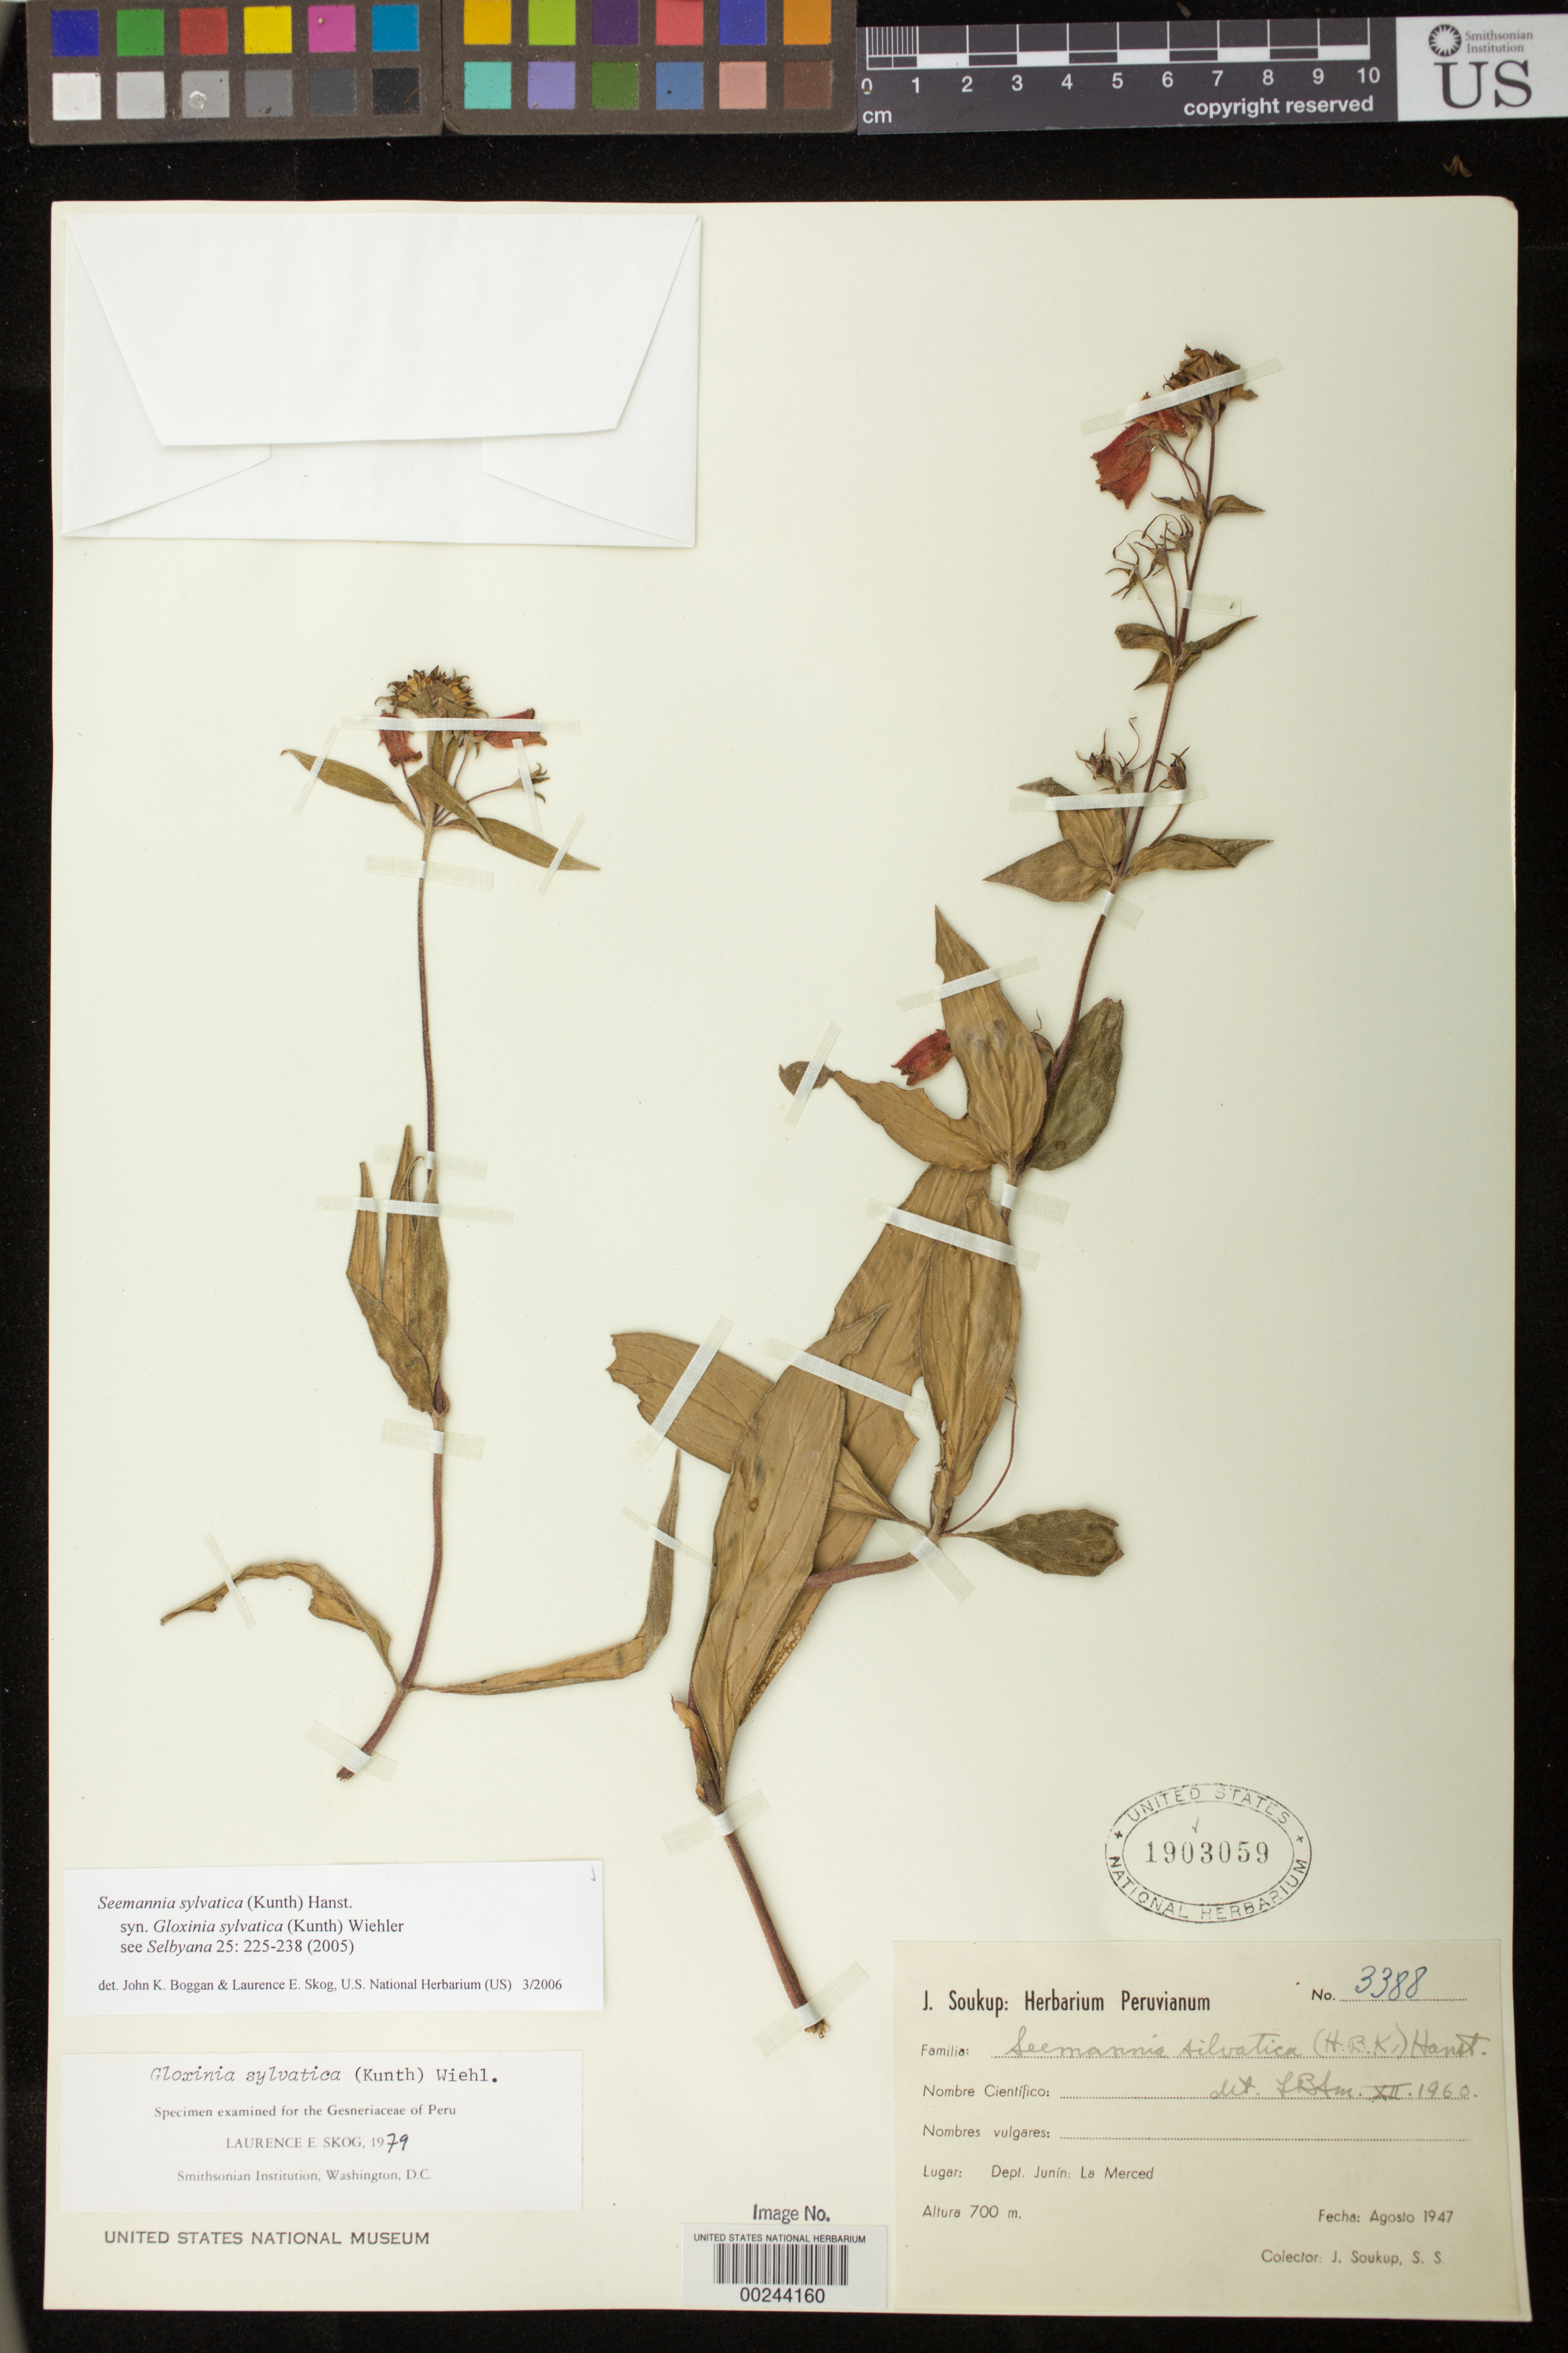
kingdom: Plantae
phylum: Tracheophyta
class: Magnoliopsida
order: Lamiales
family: Gesneriaceae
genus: Seemannia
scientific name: Seemannia sylvatica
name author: (Kunth) Hanst.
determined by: Boggan, J. K.; Skog, L. E.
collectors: J. J. Soukup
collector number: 3388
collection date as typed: Aug 1947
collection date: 1947-08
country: Peru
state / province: Junín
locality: La Merced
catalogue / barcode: US 1903059